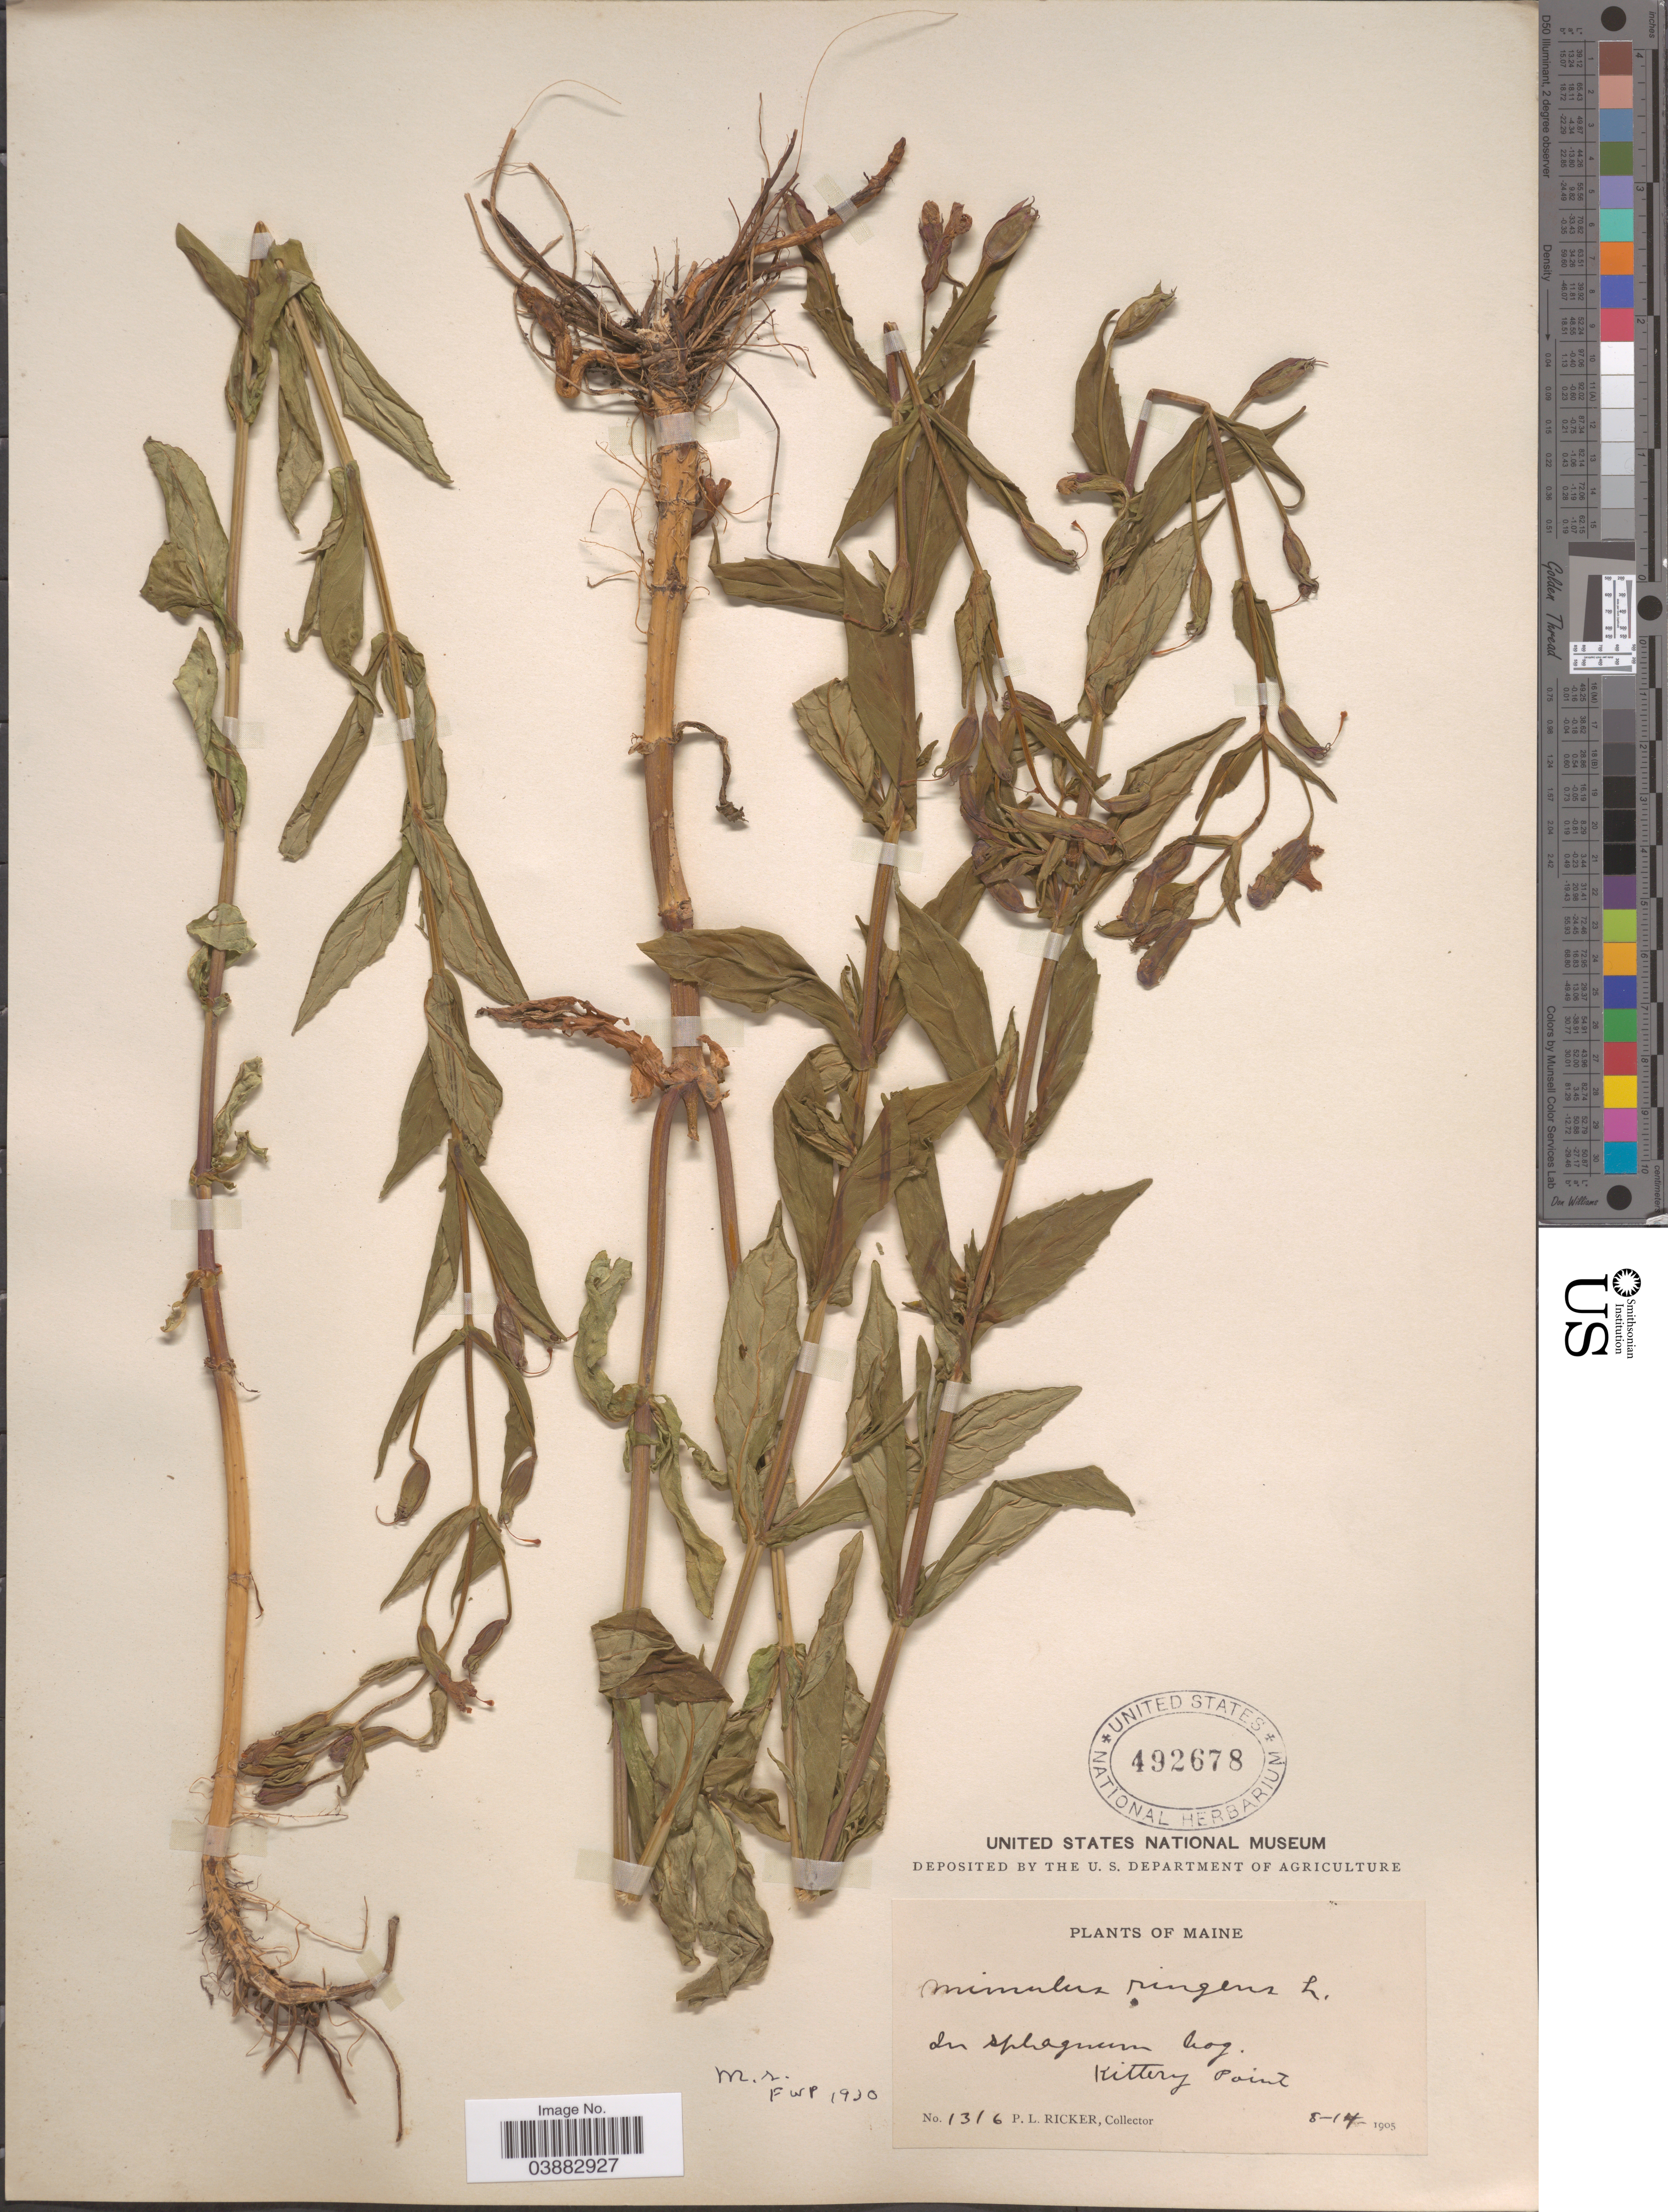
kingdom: Plantae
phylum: Tracheophyta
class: Magnoliopsida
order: Lamiales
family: Phrymaceae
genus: Mimulus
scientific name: Mimulus ringens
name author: L.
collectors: P. Ricker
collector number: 1316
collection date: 1905-08-14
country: United States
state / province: Maine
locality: Kittery Point.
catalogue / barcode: US 492678